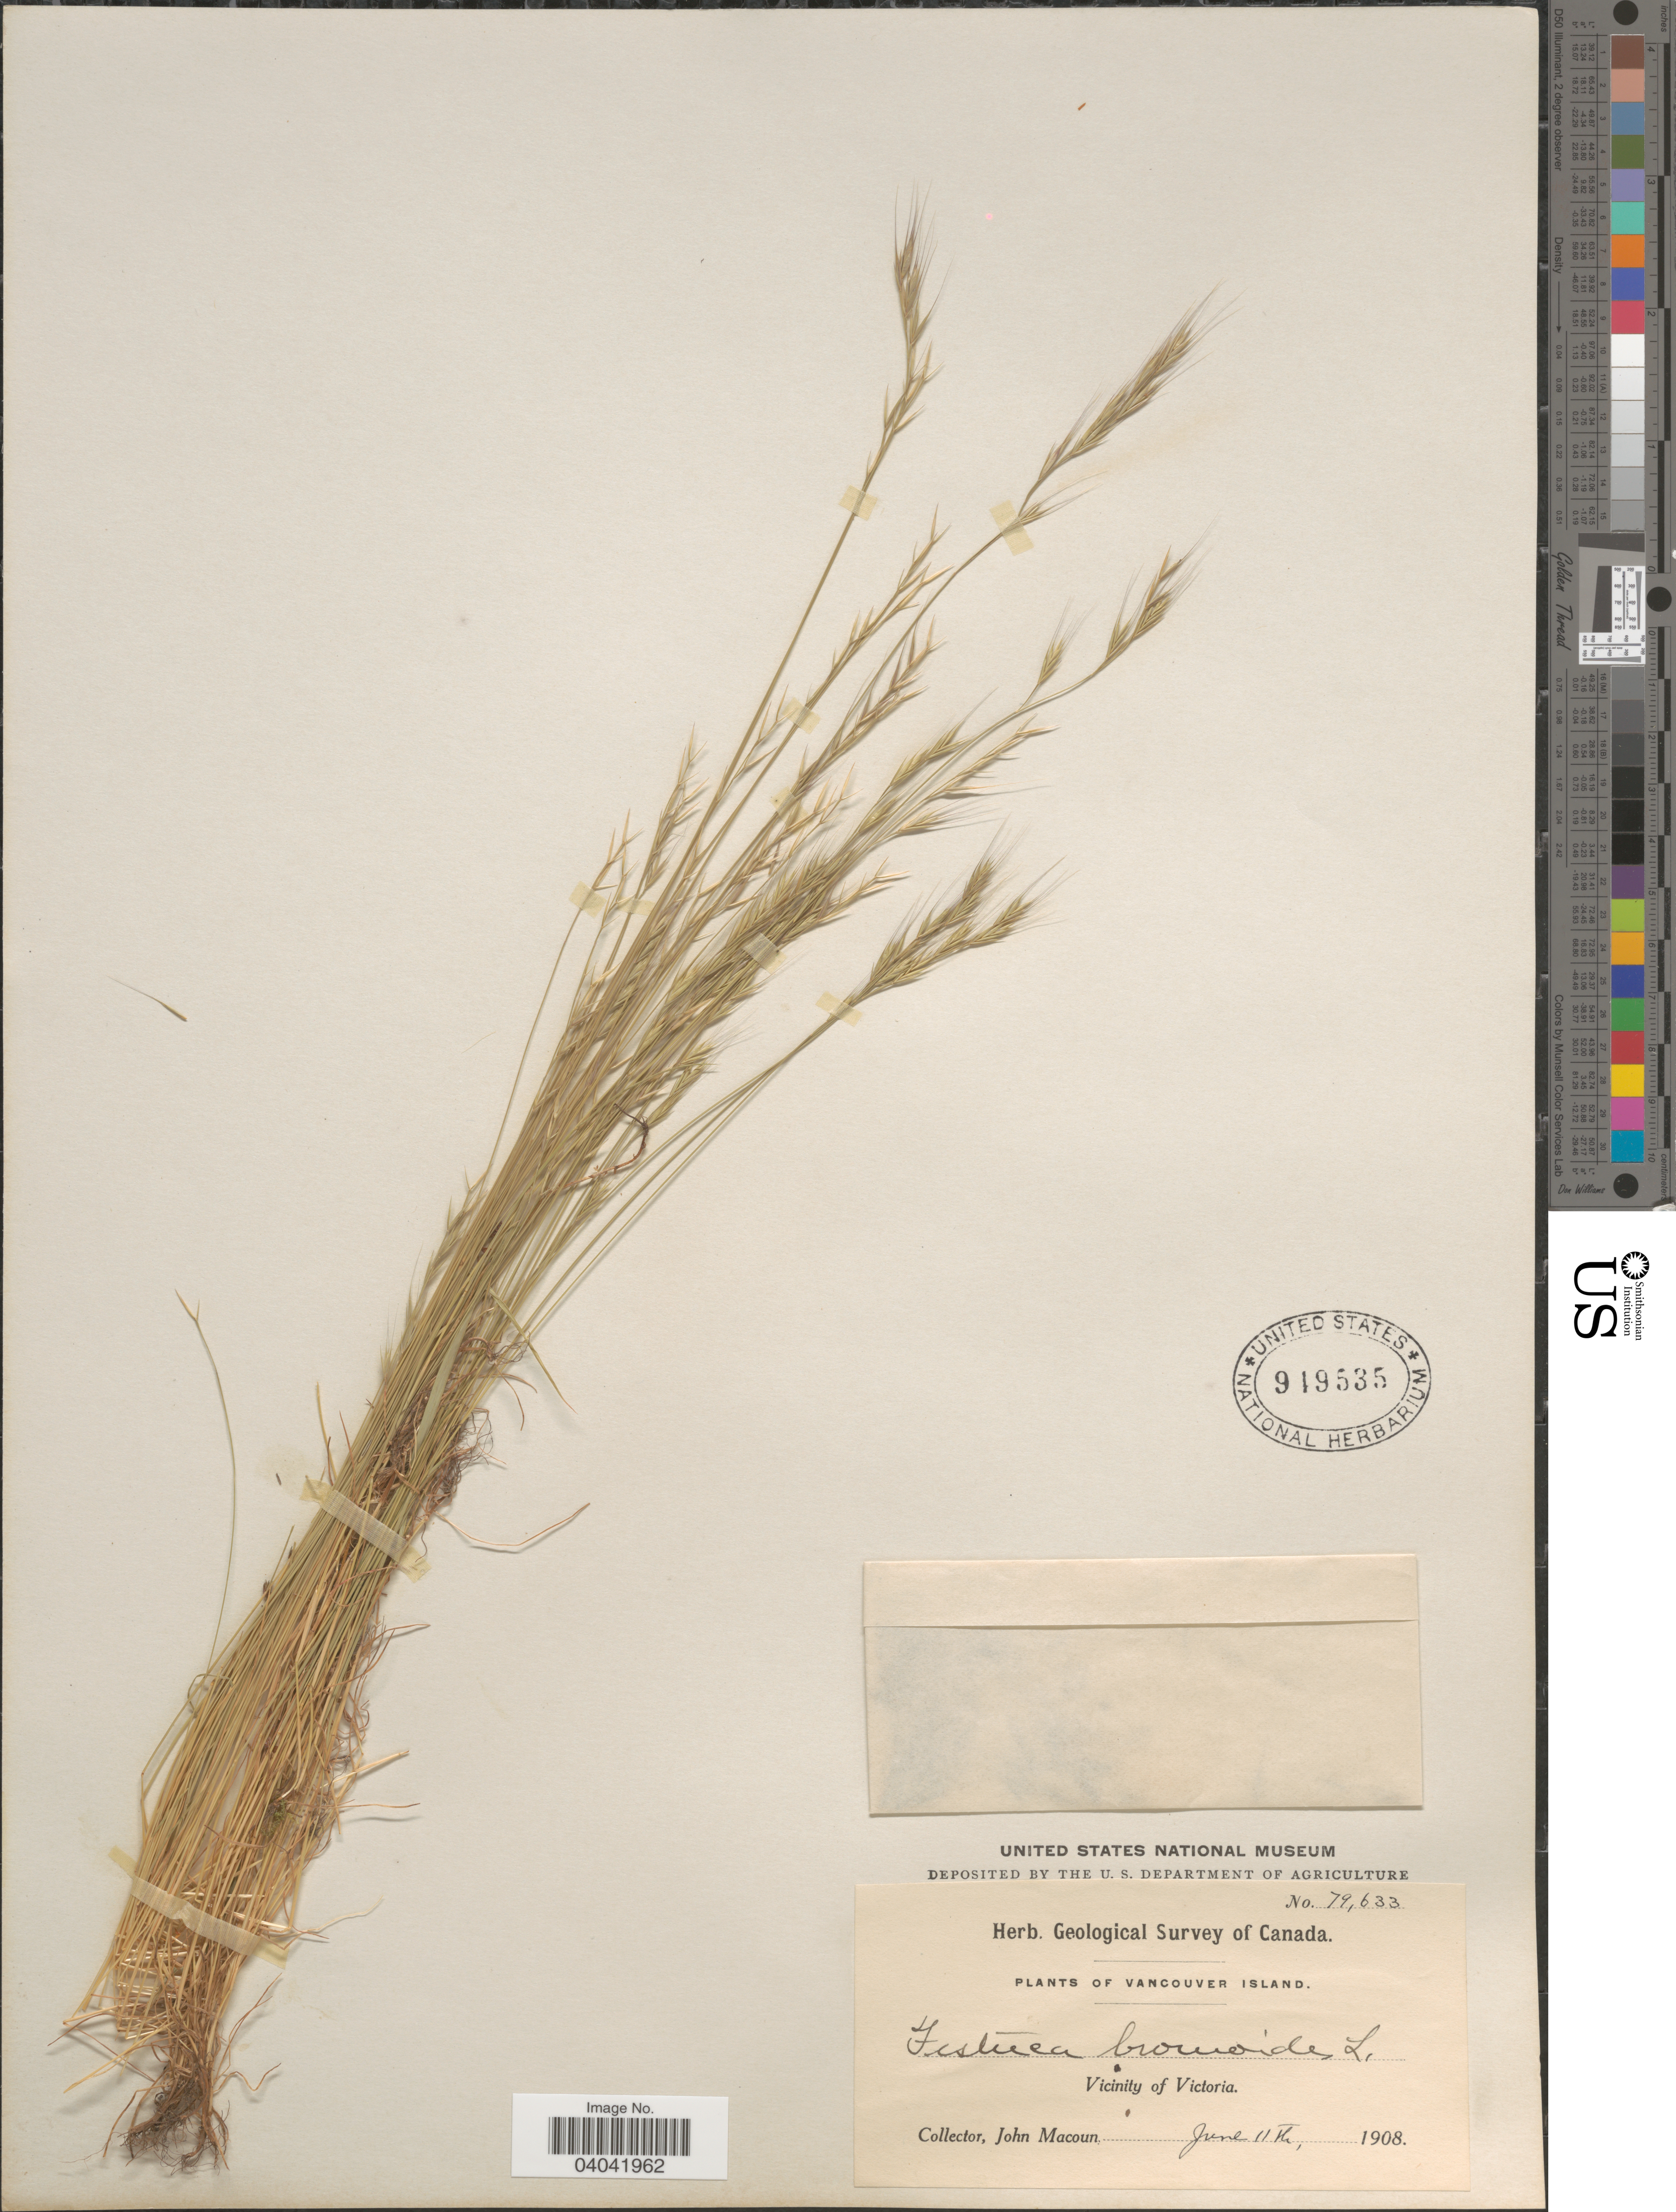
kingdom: Plantae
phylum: Tracheophyta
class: Liliopsida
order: Poales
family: Poaceae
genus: Festuca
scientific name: Festuca bromoides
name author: L.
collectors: J. Macoun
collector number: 79633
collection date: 1908-06-11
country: Canada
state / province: British Columbia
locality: Vancouver Island. Vicinity of Victoria.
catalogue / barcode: US 949535